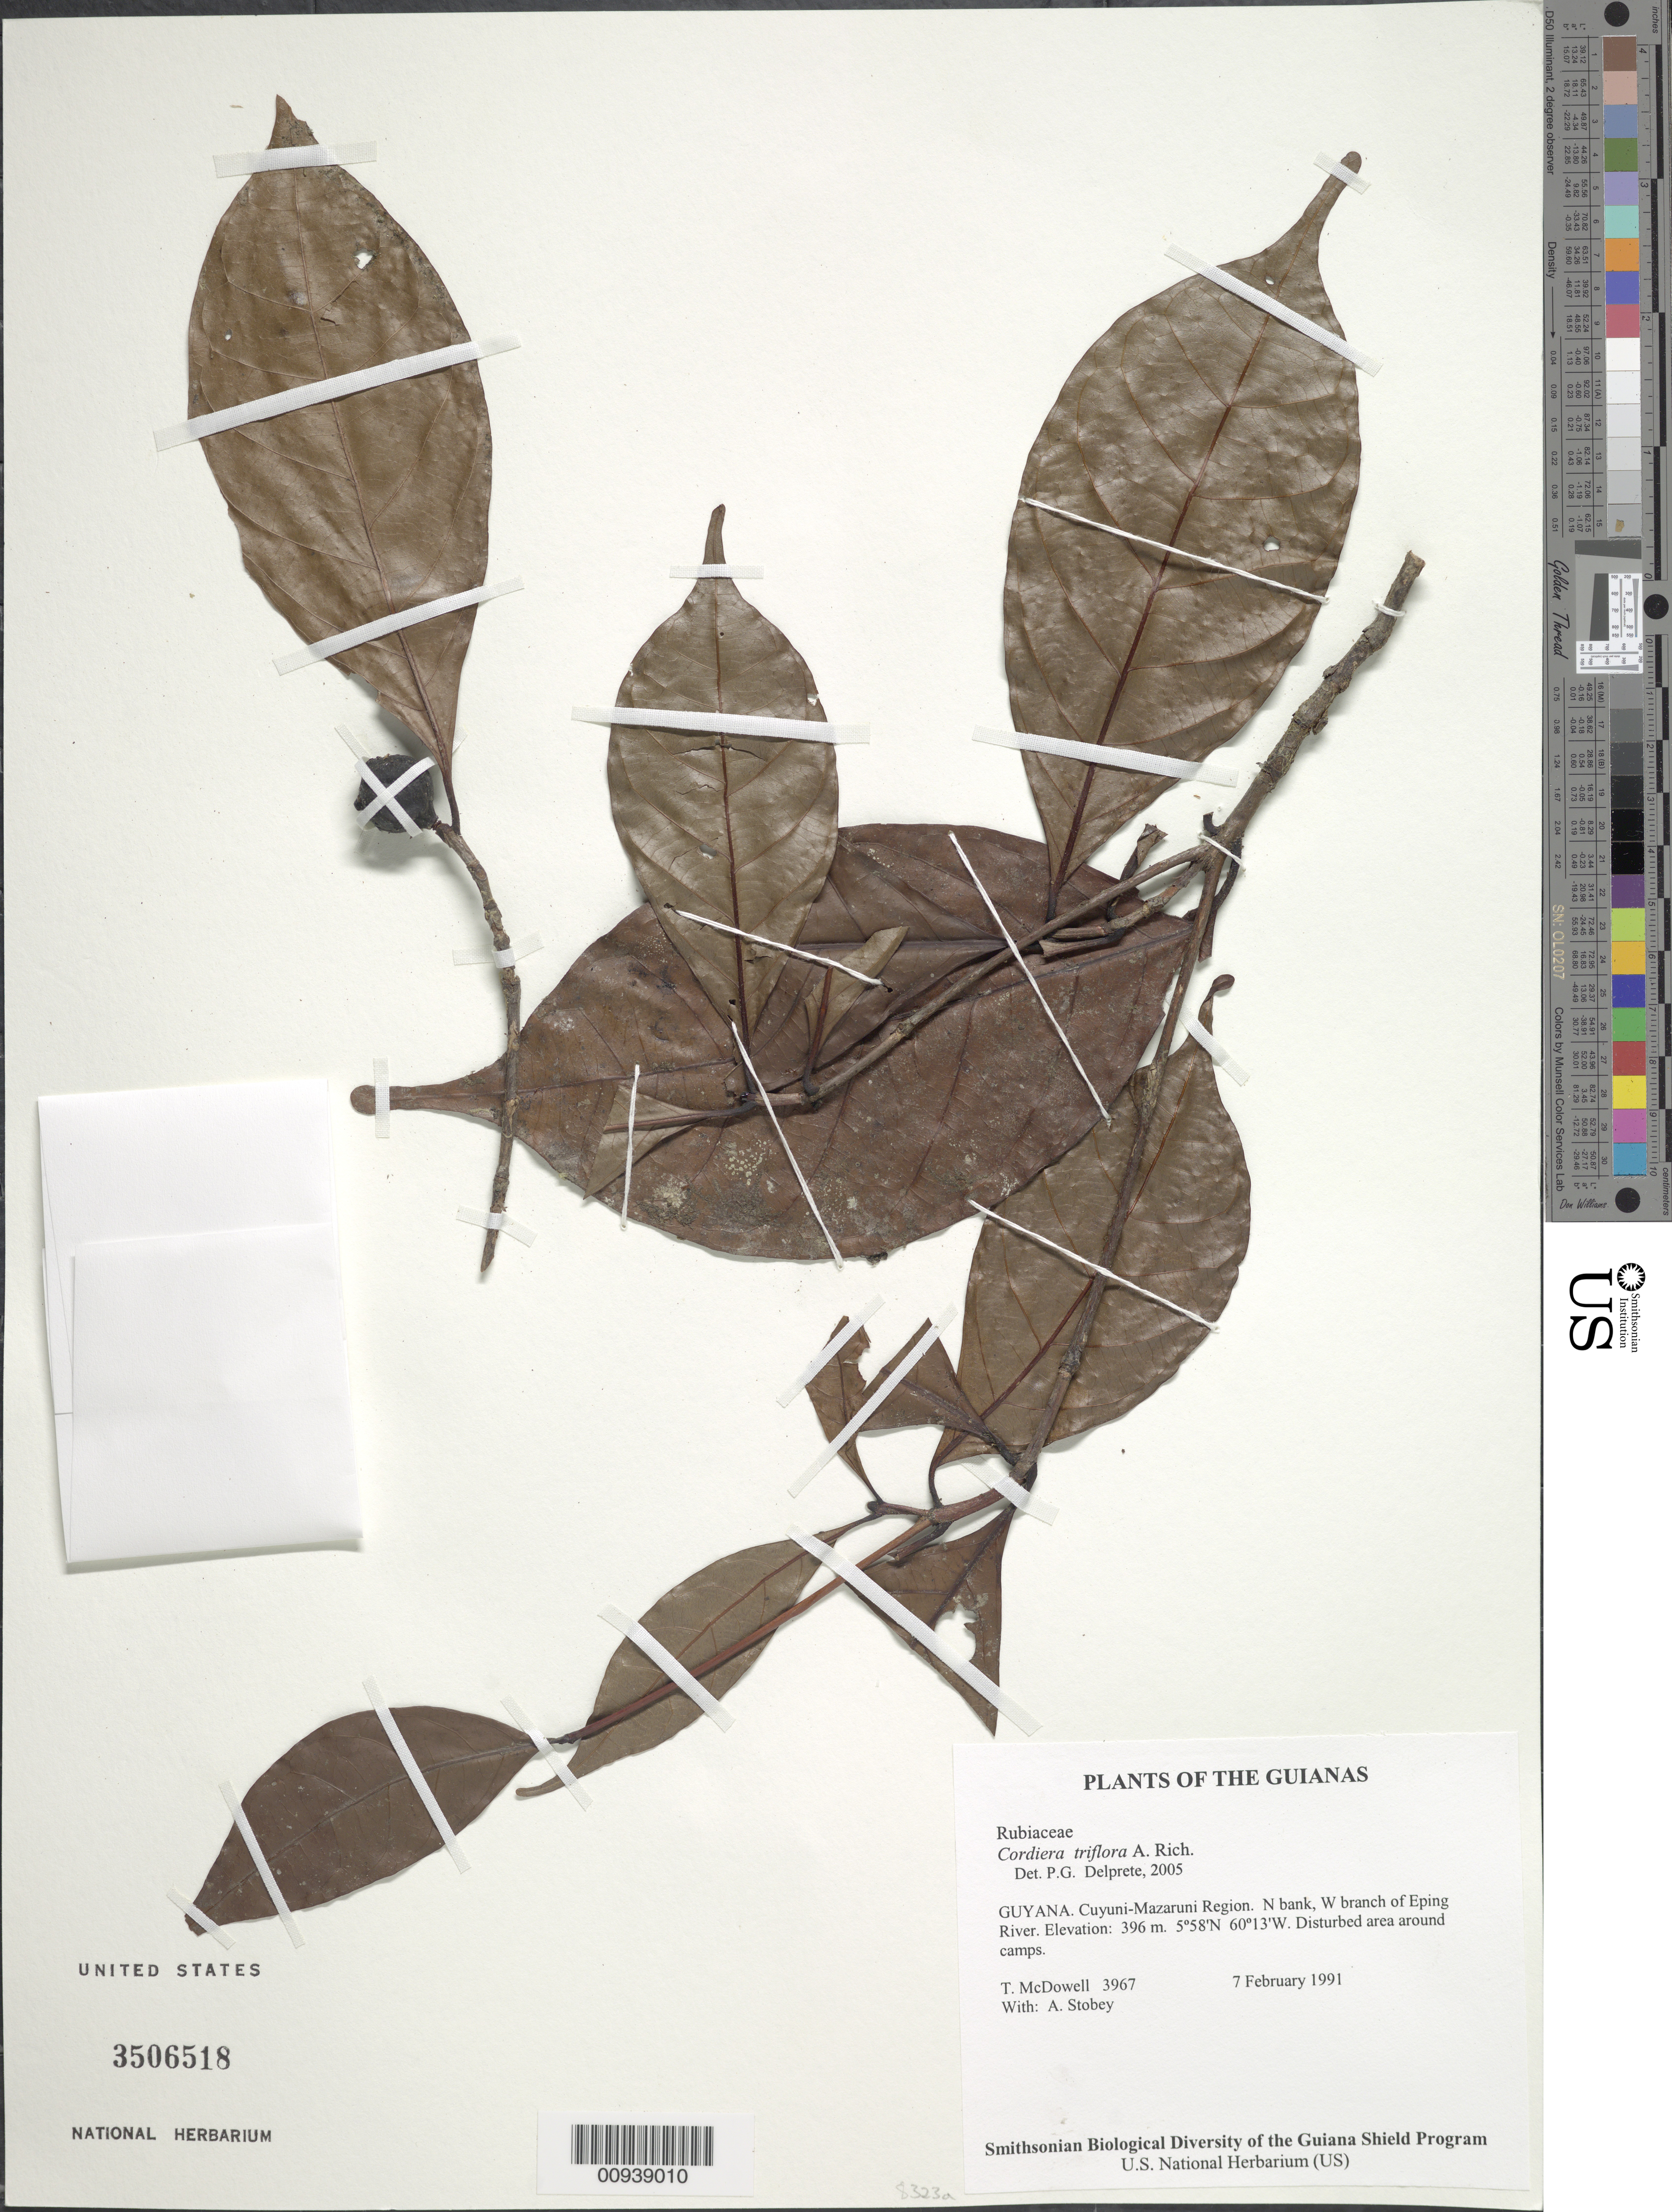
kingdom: Plantae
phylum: Tracheophyta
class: Magnoliopsida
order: Gentianales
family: Rubiaceae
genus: Cordiera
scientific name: Cordiera myrciifolia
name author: (K. Schum.) C.H. Perss. & Delprete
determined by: Kirkbride, J. H.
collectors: T. McDowell & A. Stobey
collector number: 3967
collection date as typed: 7 February 1991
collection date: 1991-02-07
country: Guyana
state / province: Cuyuni-Mazaruni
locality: N bank, W branch of Eping River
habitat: Disturbed area around camps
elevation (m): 396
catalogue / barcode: US 3506518